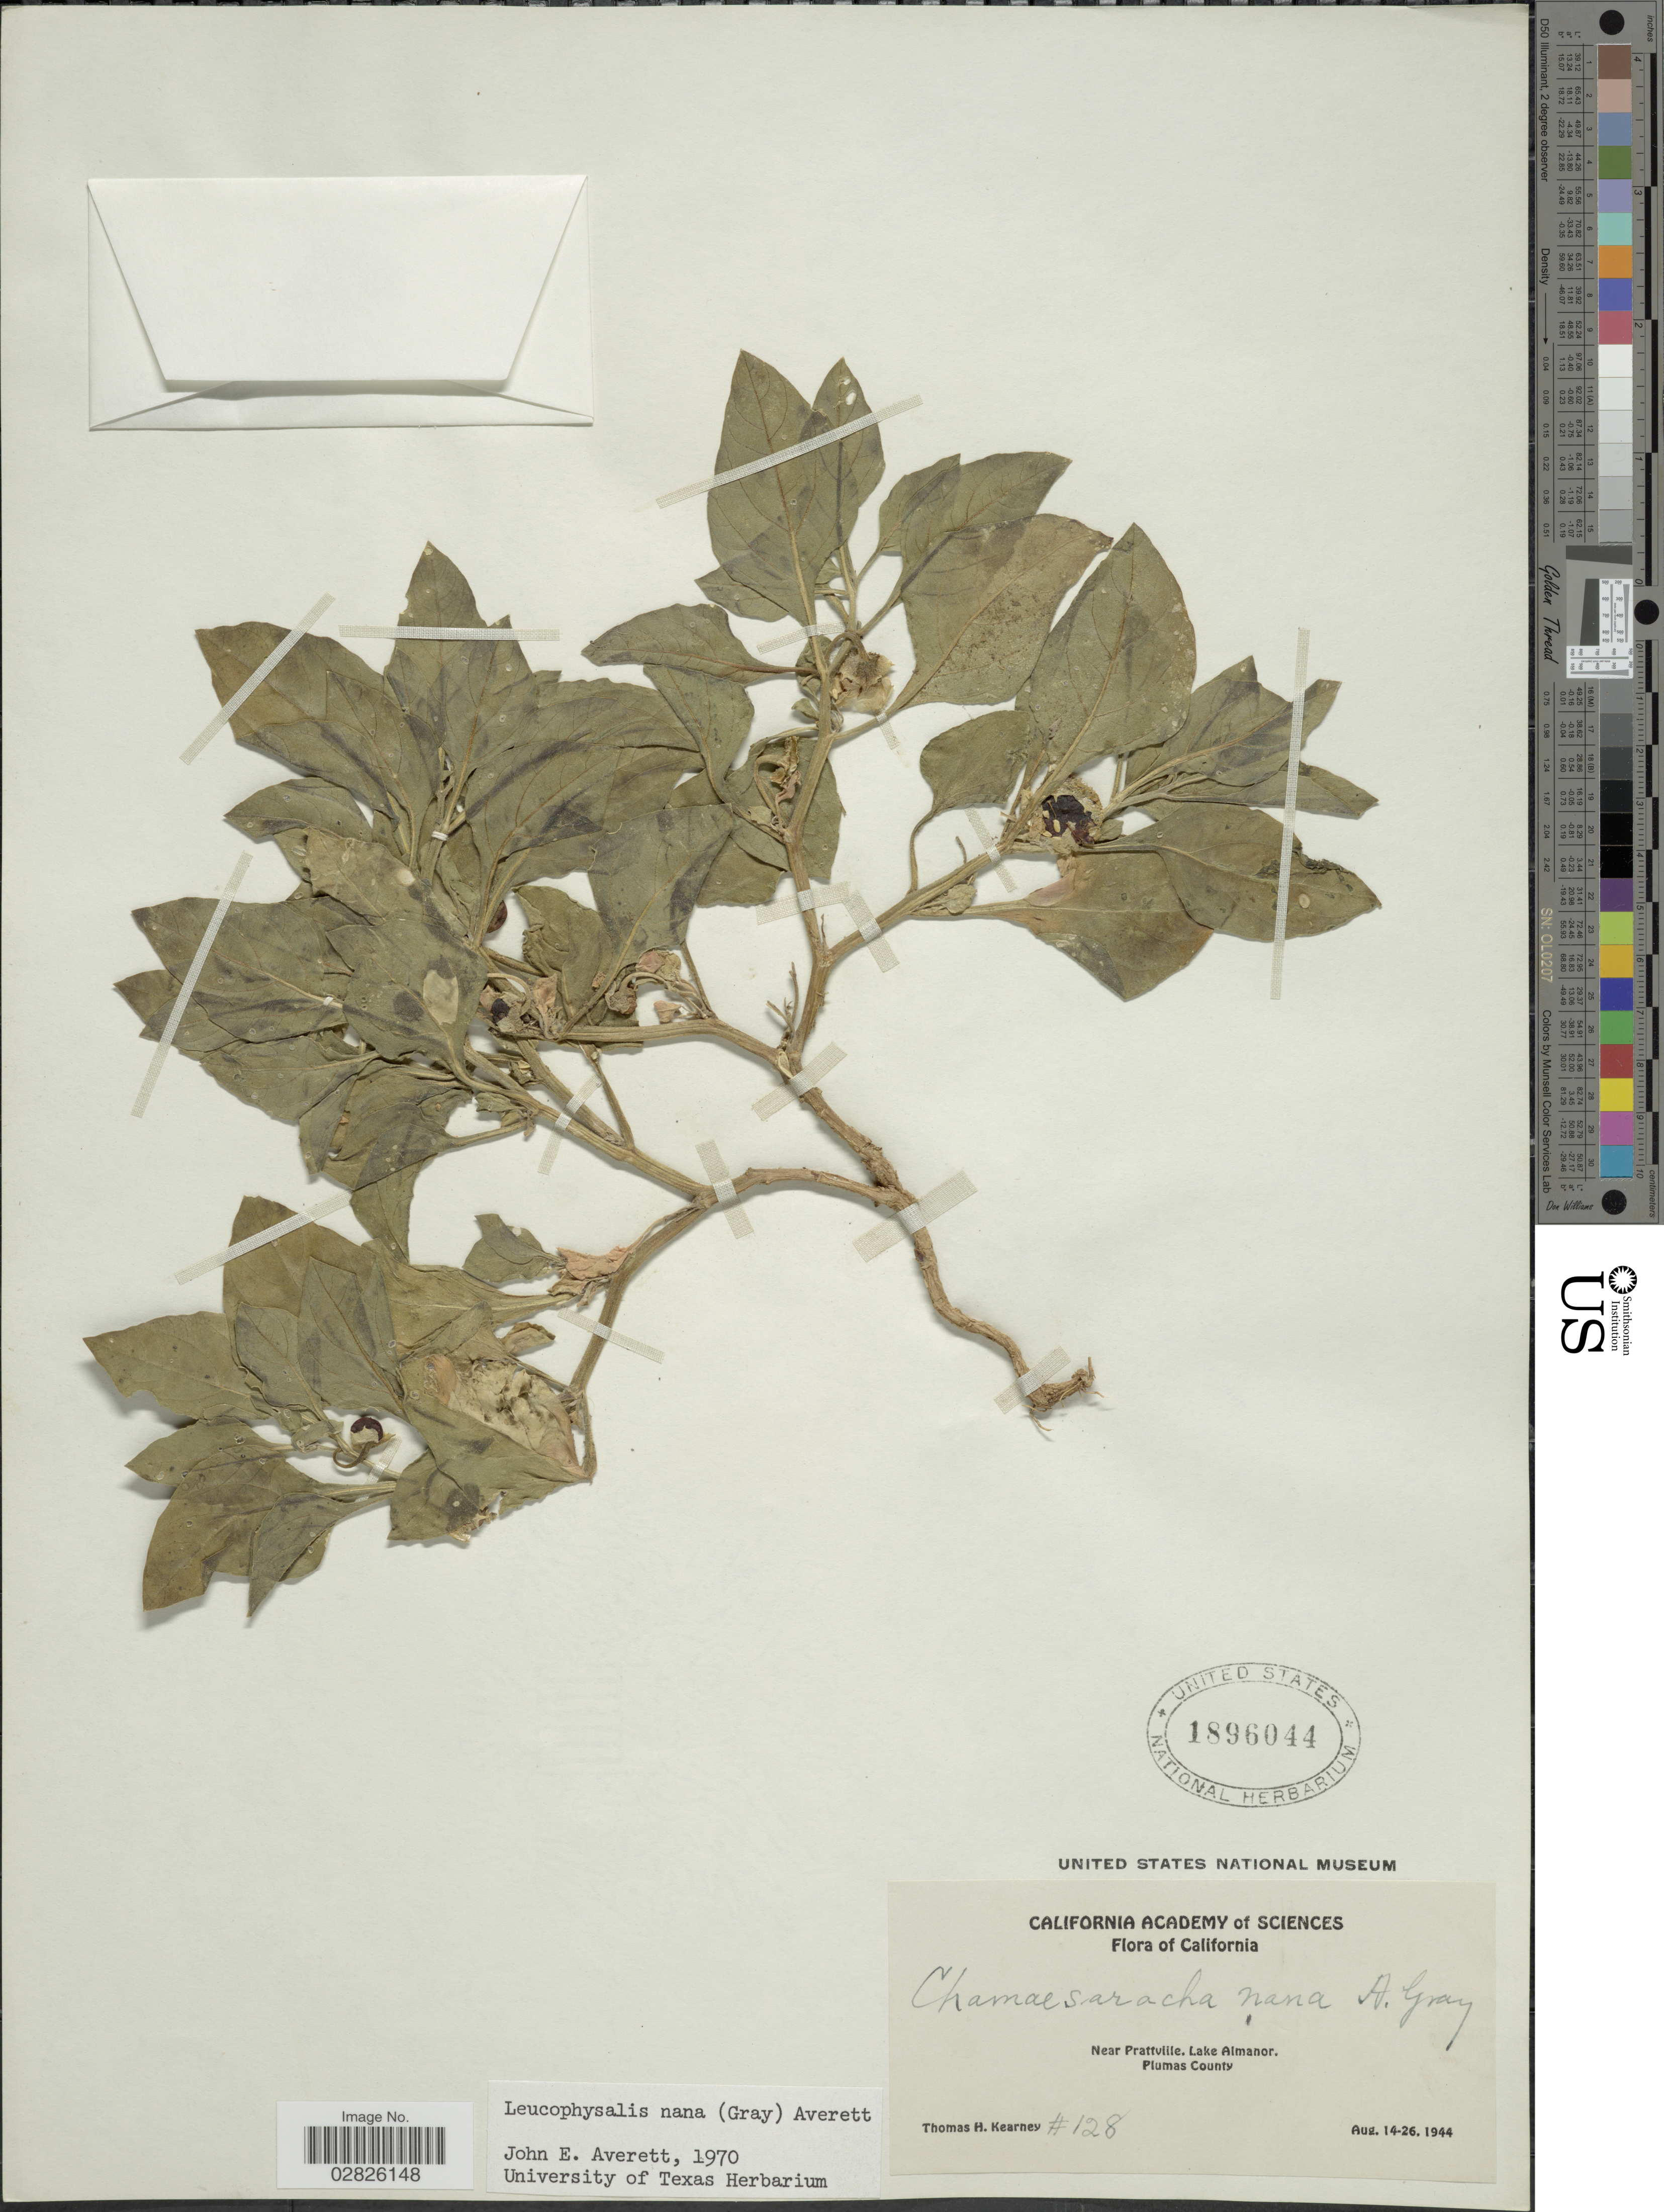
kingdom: Plantae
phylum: Tracheophyta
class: Magnoliopsida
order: Solanales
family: Solanaceae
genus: Leucophysalis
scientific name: Leucophysalis nana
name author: (A. Gray) Averett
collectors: T. H. Kearney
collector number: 128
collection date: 1944-08-14/1944-08-26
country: United States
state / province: California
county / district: Plumas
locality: Near Prattvlile, Lake Almanor. Plumas County.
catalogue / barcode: US 1896044